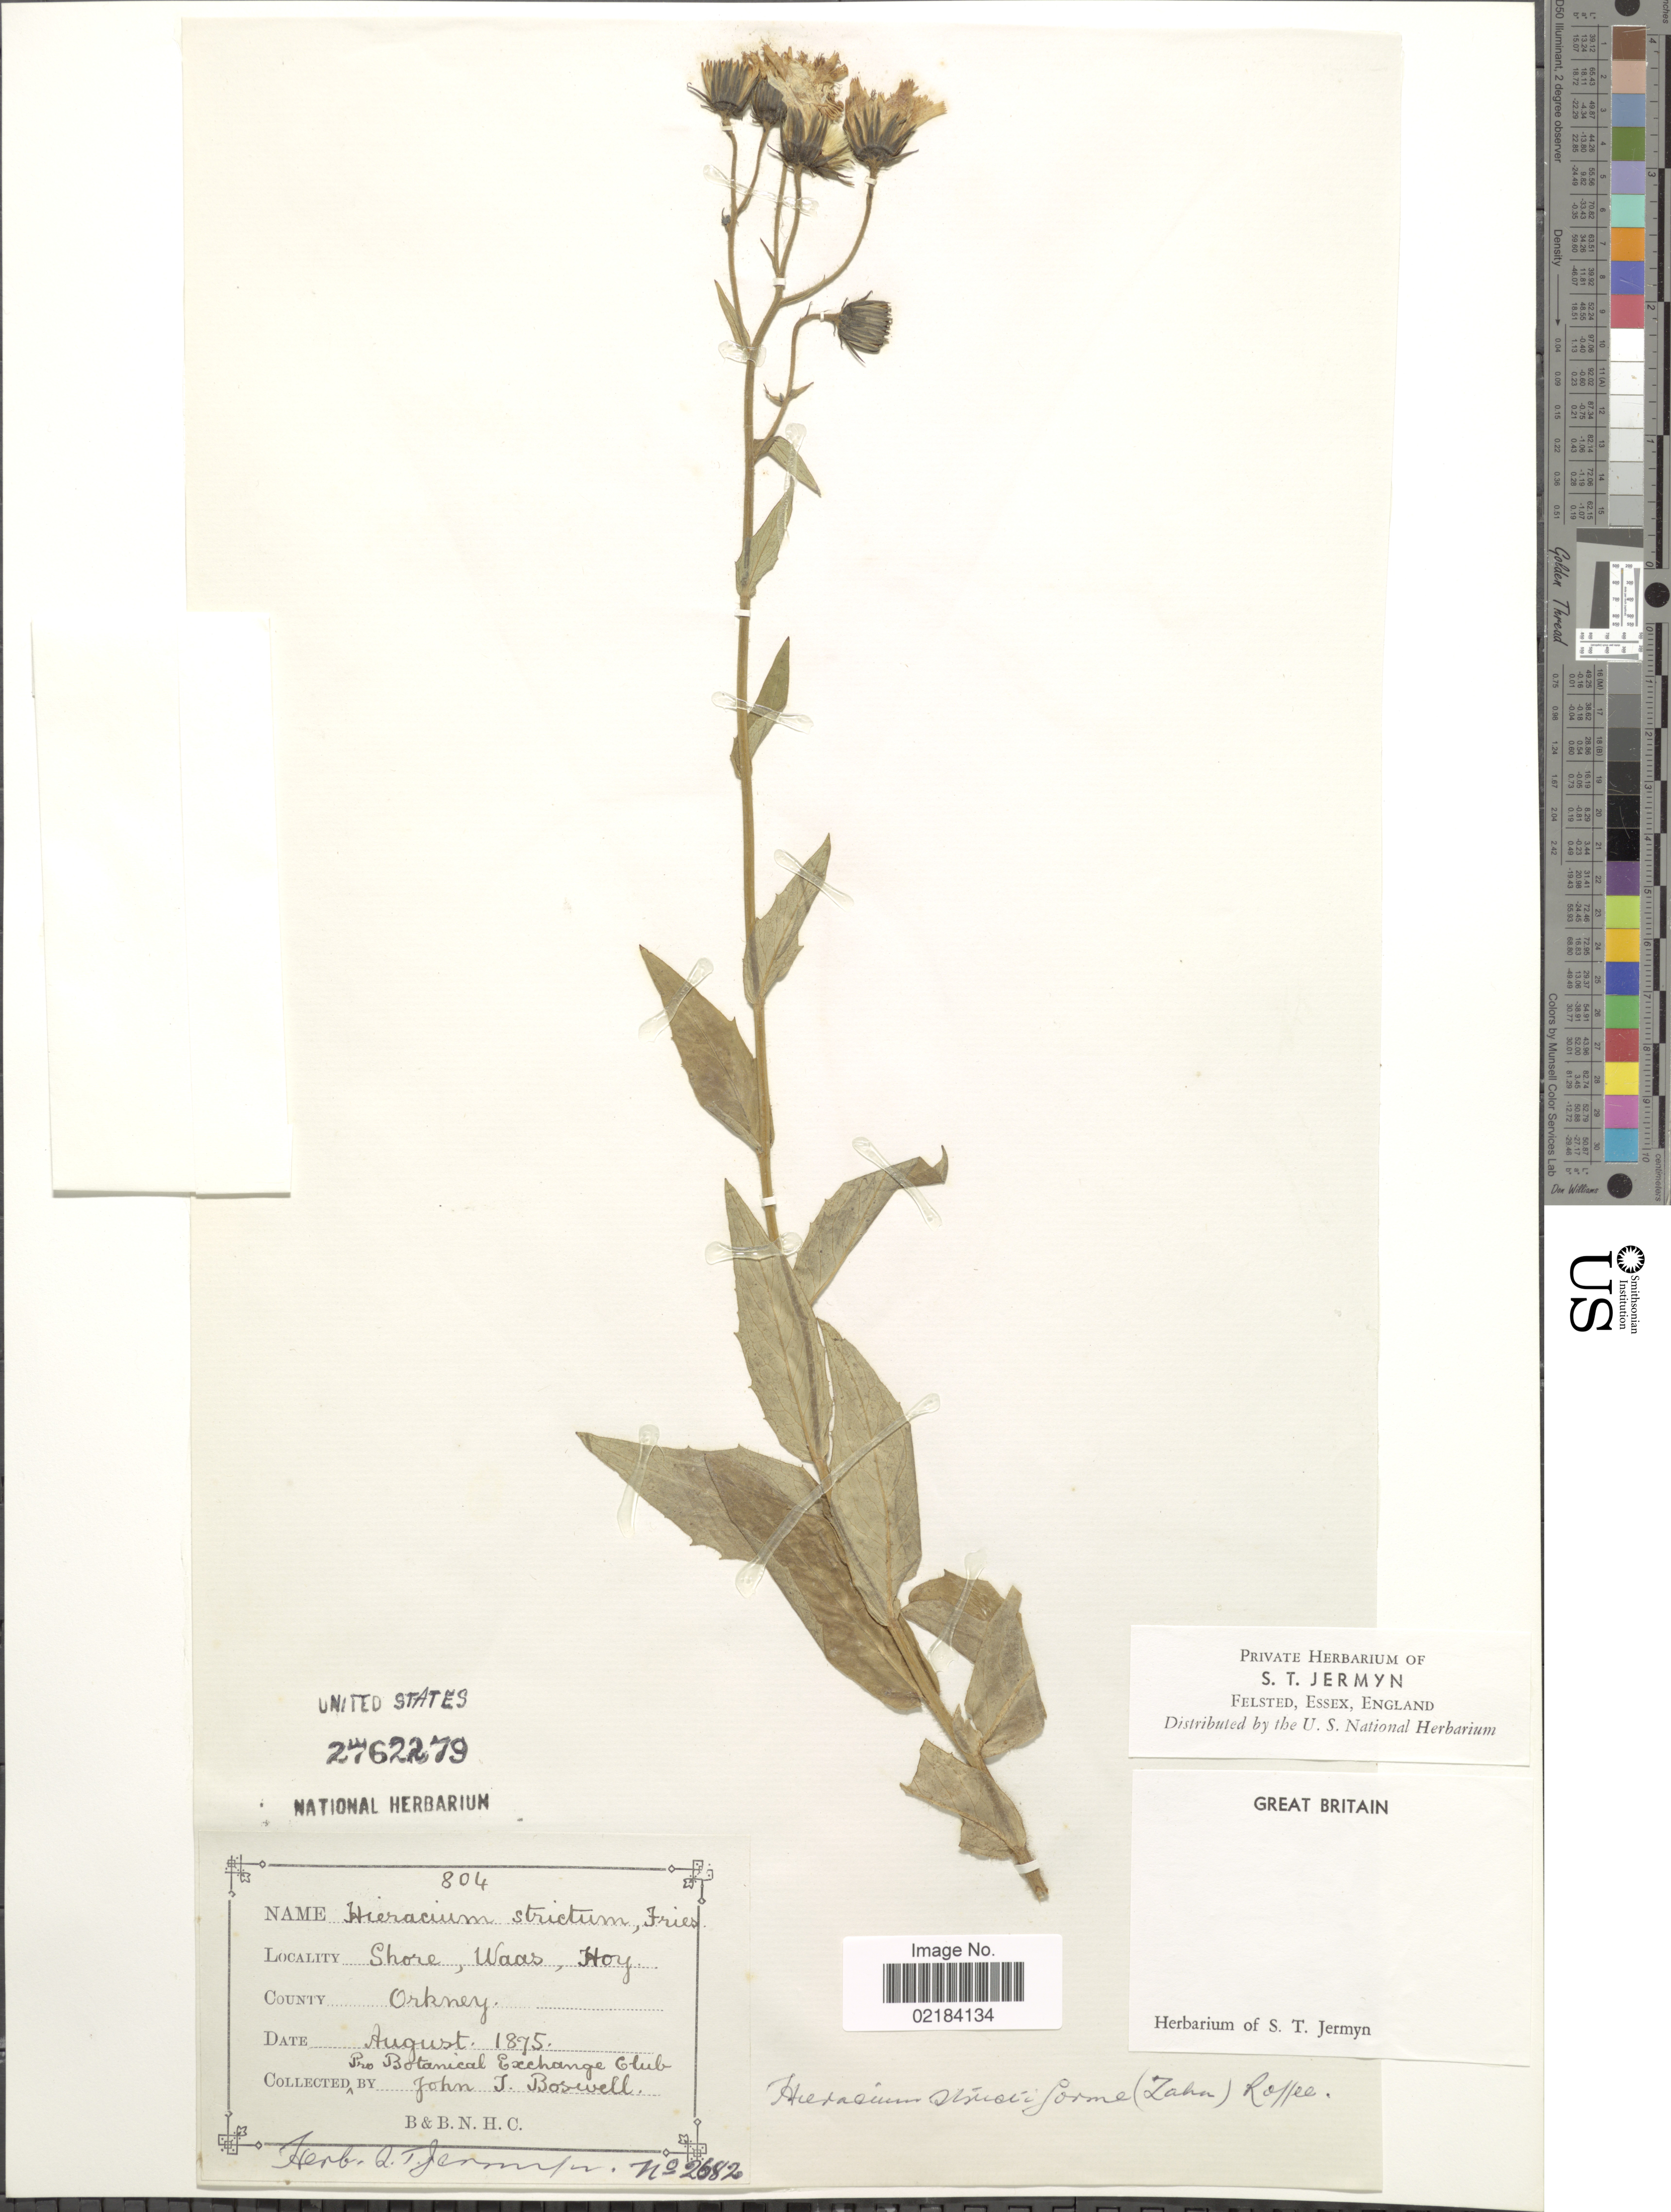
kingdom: Plantae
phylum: Tracheophyta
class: Magnoliopsida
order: Asterales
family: Asteraceae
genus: Hieracium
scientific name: Hieracium prenanthoides subsp. strictissimum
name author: (Froel.) Zahn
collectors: J. Boswell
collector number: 804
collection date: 1875-08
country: United Kingdom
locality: Great Britain, Shore, Waas, Hoy, County Orkney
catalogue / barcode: US 2762279